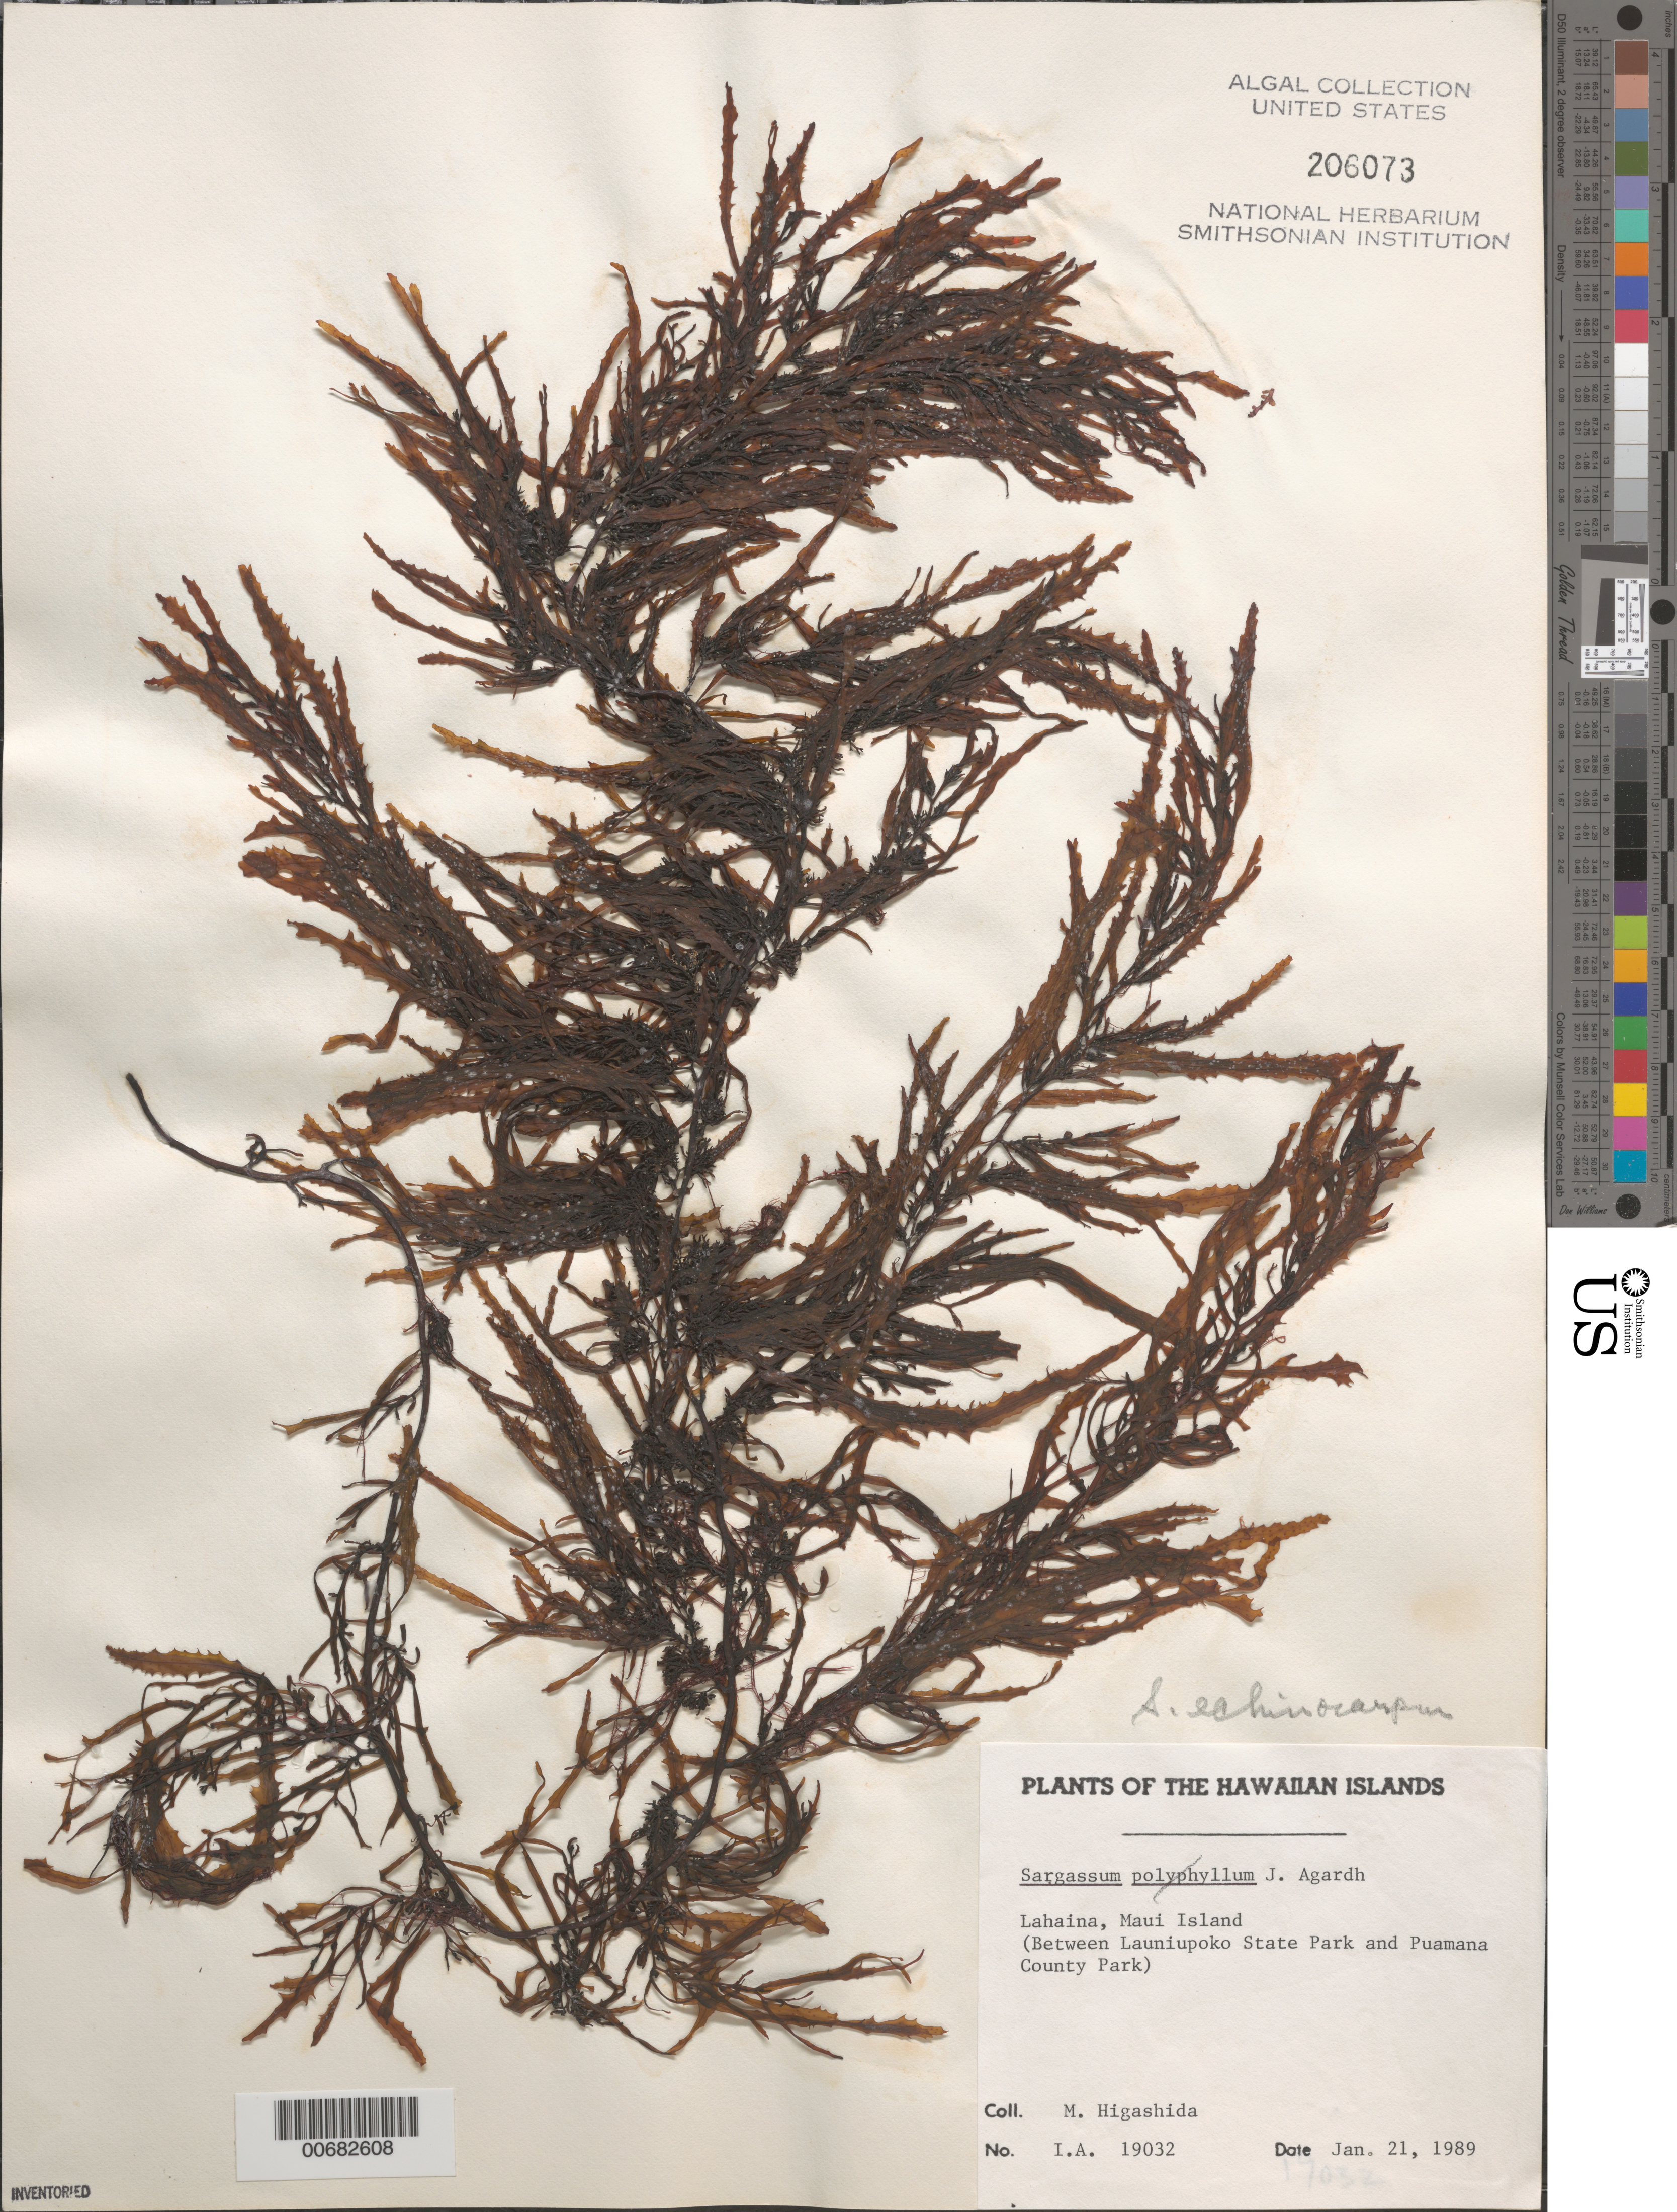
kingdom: Chromista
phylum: Ochrophyta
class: Phaeophyceae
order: Fucales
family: Sargassaceae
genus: Sargassum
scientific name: Sargassum aquifolium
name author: (Turner) C. Agardh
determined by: Algae name updating Project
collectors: M. Higashida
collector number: IAA 19032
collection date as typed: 21 Jan 1989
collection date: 1989-01-21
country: United States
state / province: Hawaii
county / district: Maui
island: Maui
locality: Lahaina, between Launiupoko State Park and Puamana County Park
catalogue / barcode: US 206073